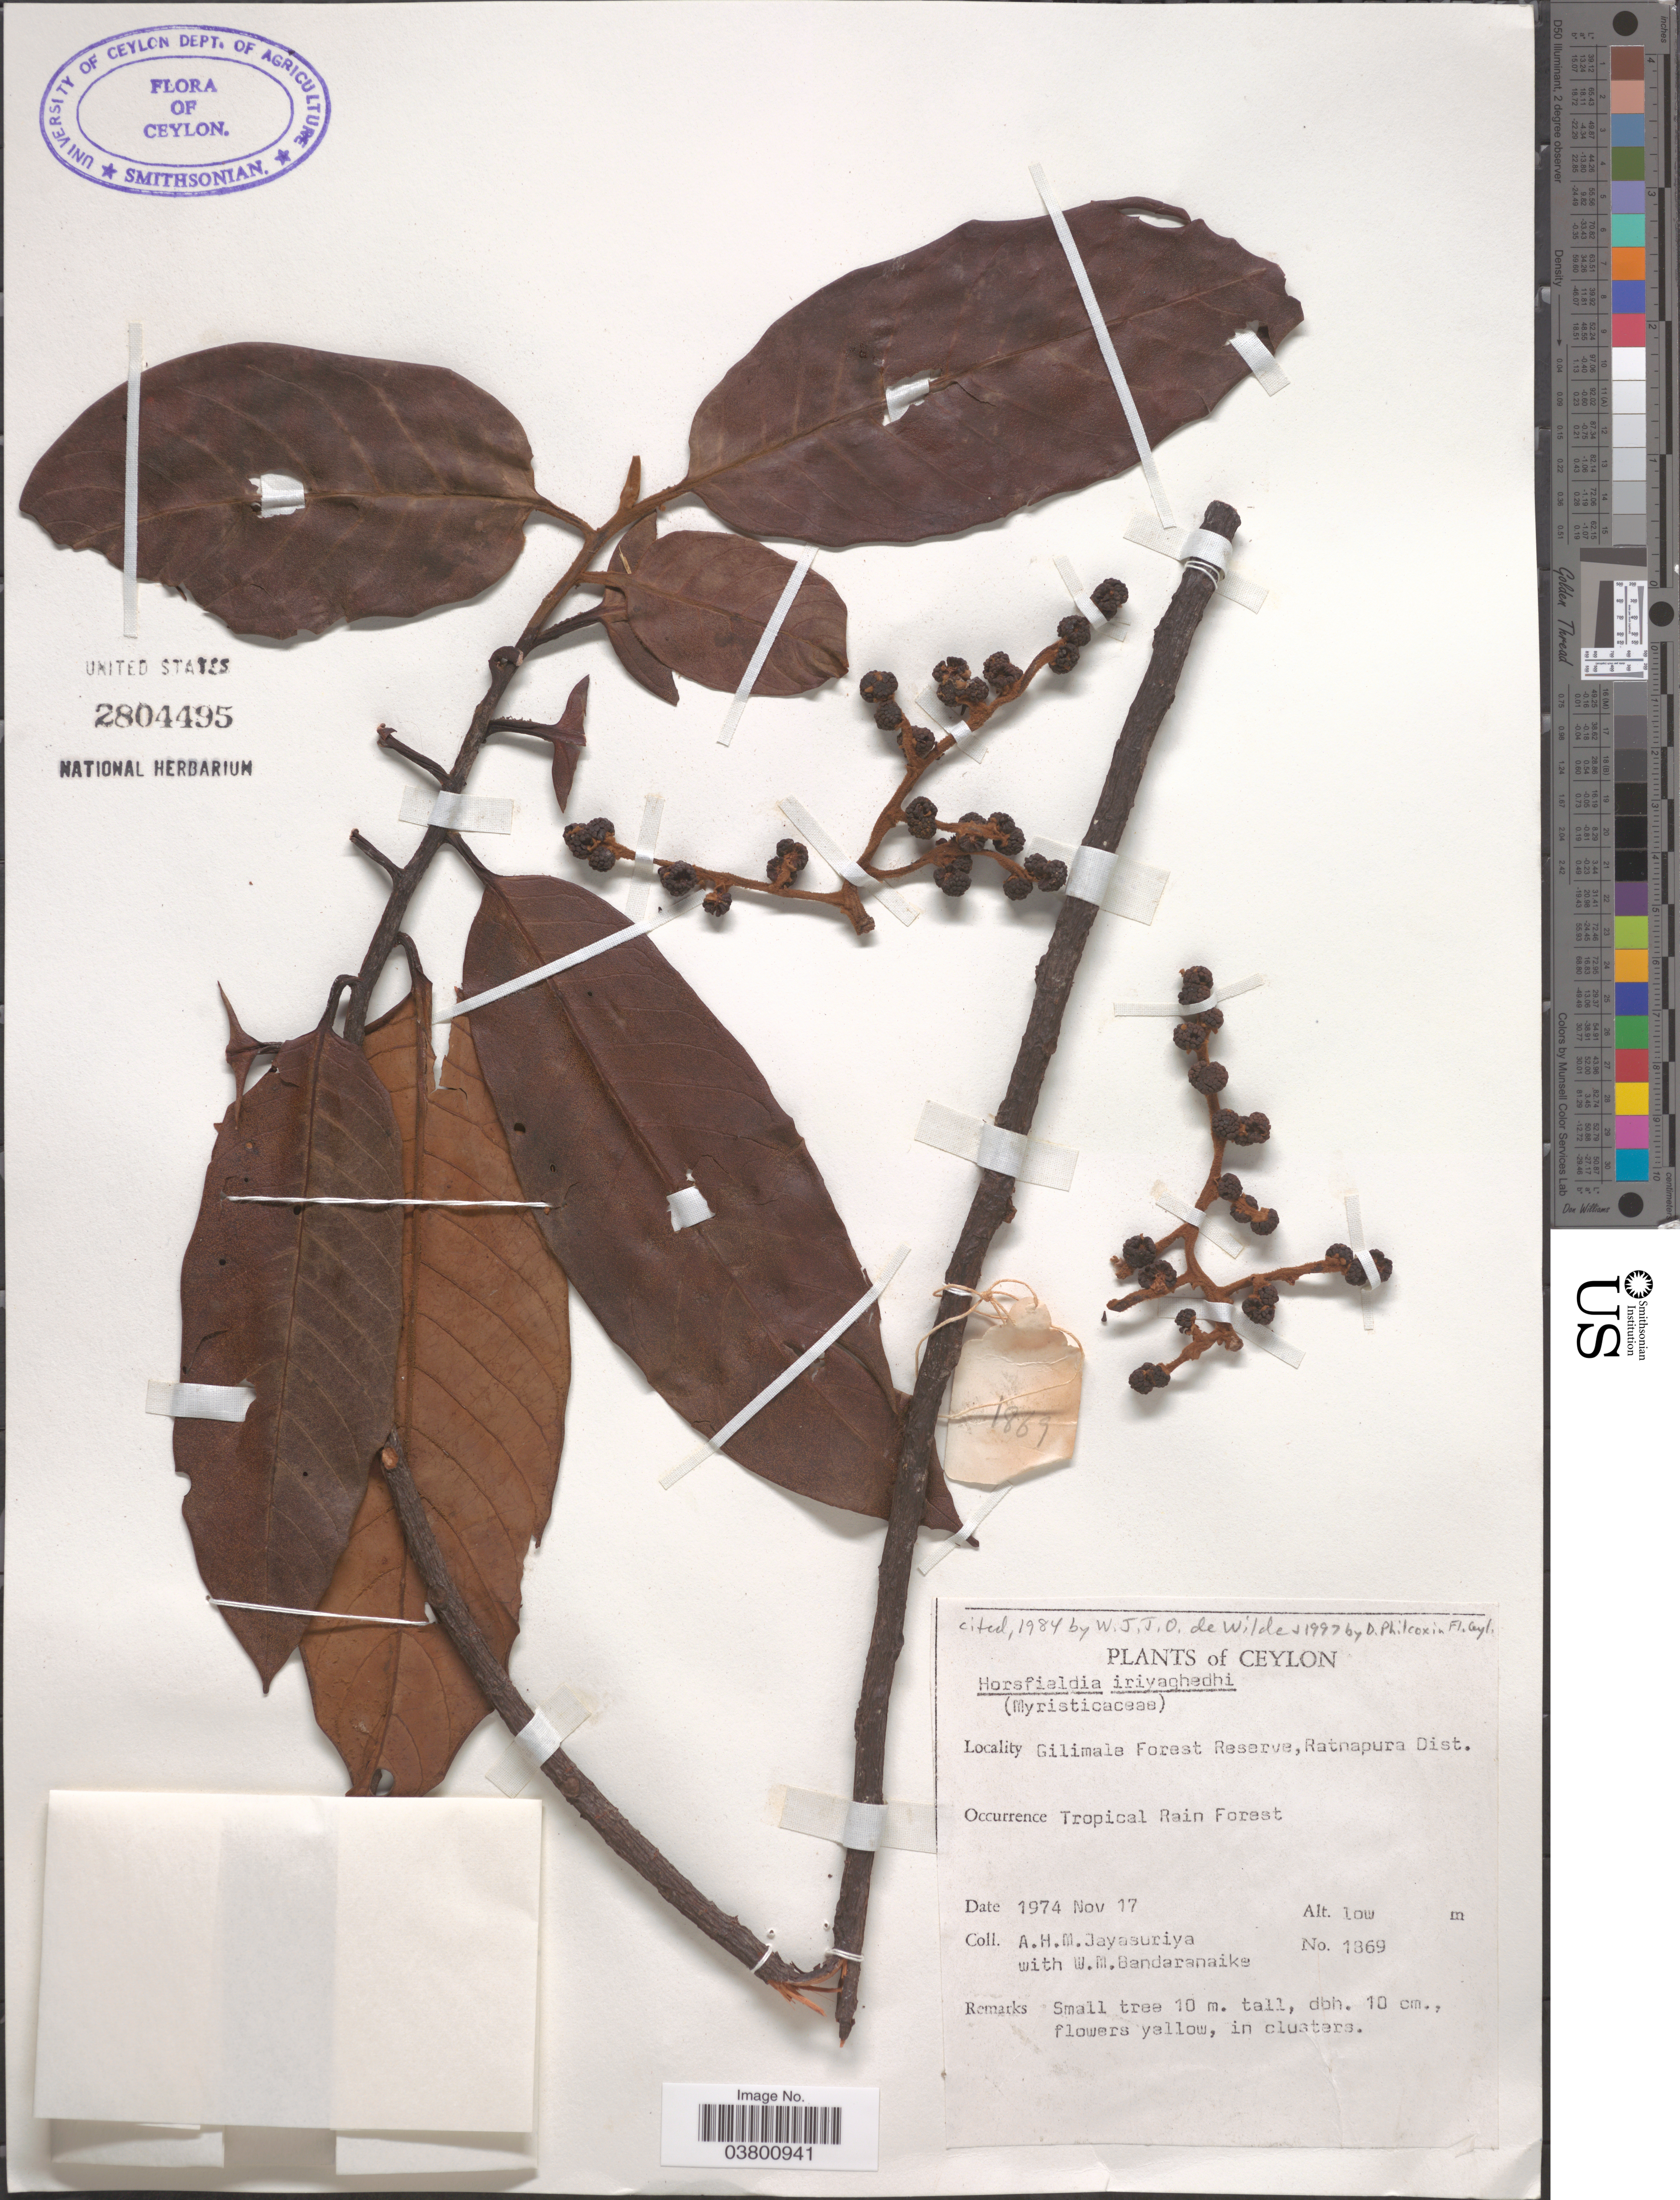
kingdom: Plantae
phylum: Tracheophyta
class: Magnoliopsida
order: Magnoliales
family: Myristicaceae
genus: Horsfieldia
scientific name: Horsfieldia iryaghedhi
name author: (Gaertn.) Warb.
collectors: A. H. Jayasuriya & W. Bandaranaike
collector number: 1869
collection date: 1974-11-17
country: Sri Lanka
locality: Ceylon. Gilimale Forest Reserve, Ratnapura Dist.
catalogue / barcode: US 2804495